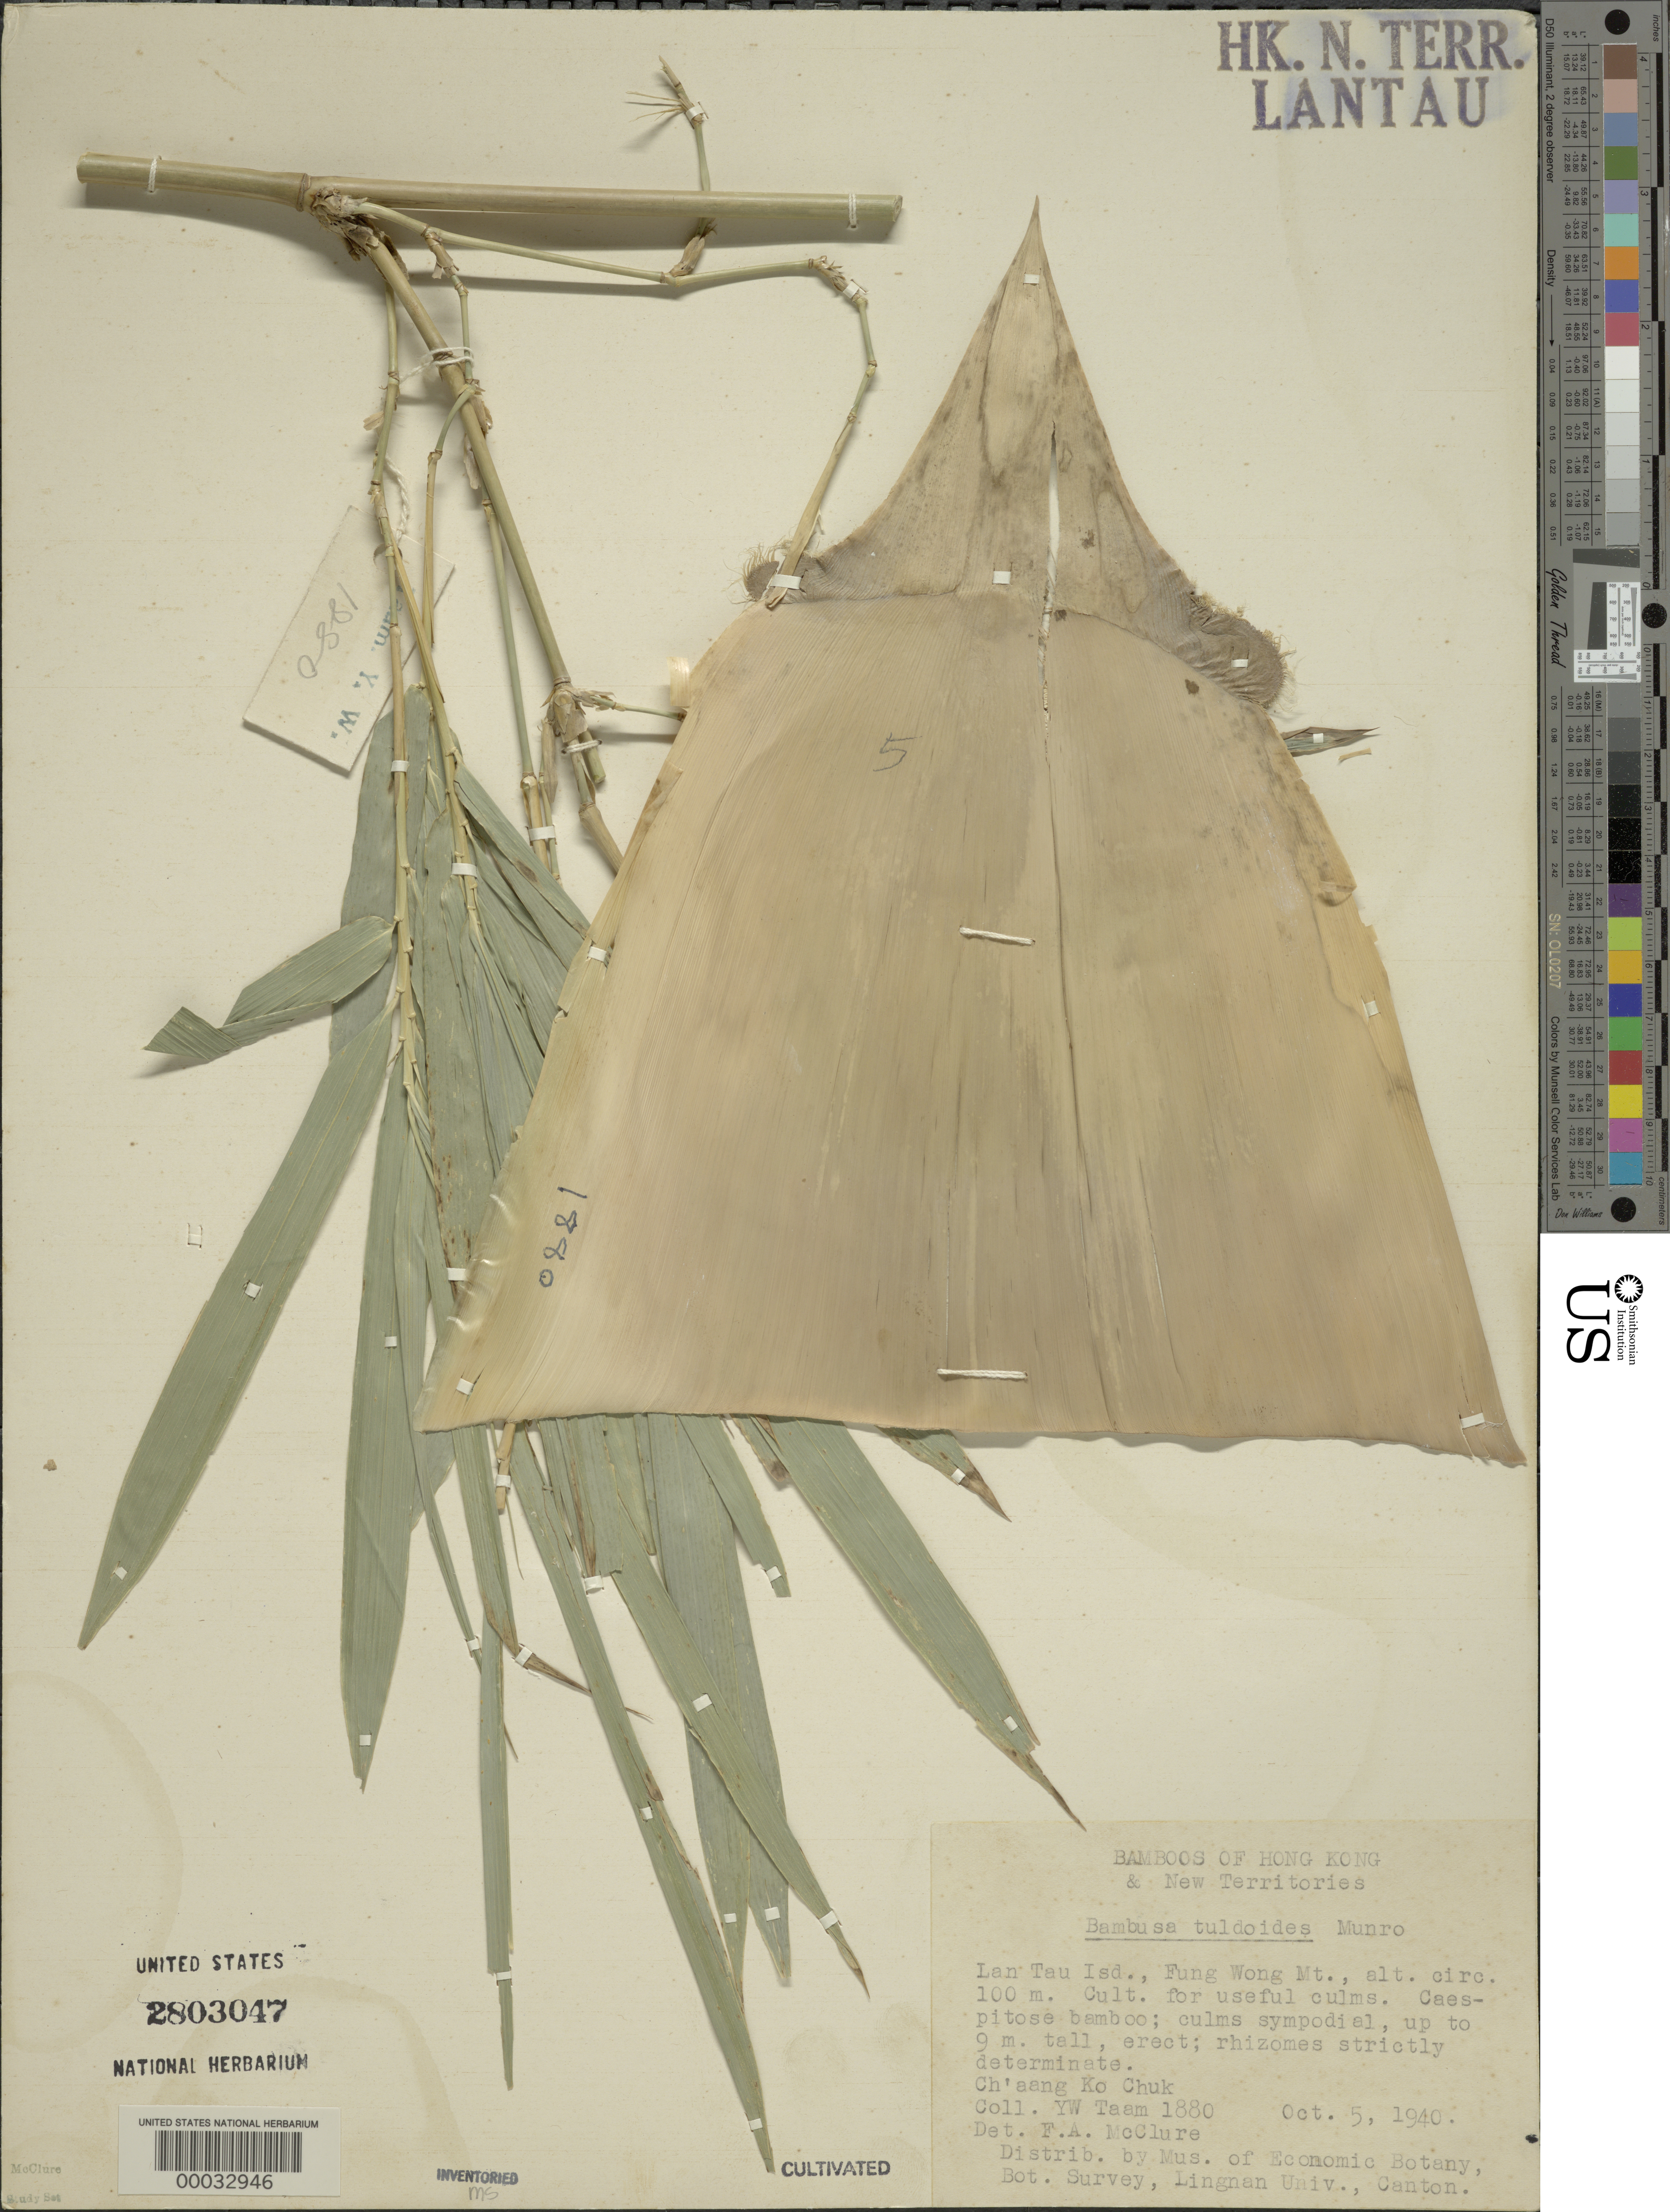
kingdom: Plantae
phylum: Tracheophyta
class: Liliopsida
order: Poales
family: Poaceae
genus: Bambusa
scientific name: Bambusa tuldoides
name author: Munro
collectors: Y. W. Taam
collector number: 1880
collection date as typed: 05 Oct 1940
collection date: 1940-10-05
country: China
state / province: Hong Kong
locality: Lan tau, fung wong mt.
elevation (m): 100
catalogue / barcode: US 2803047